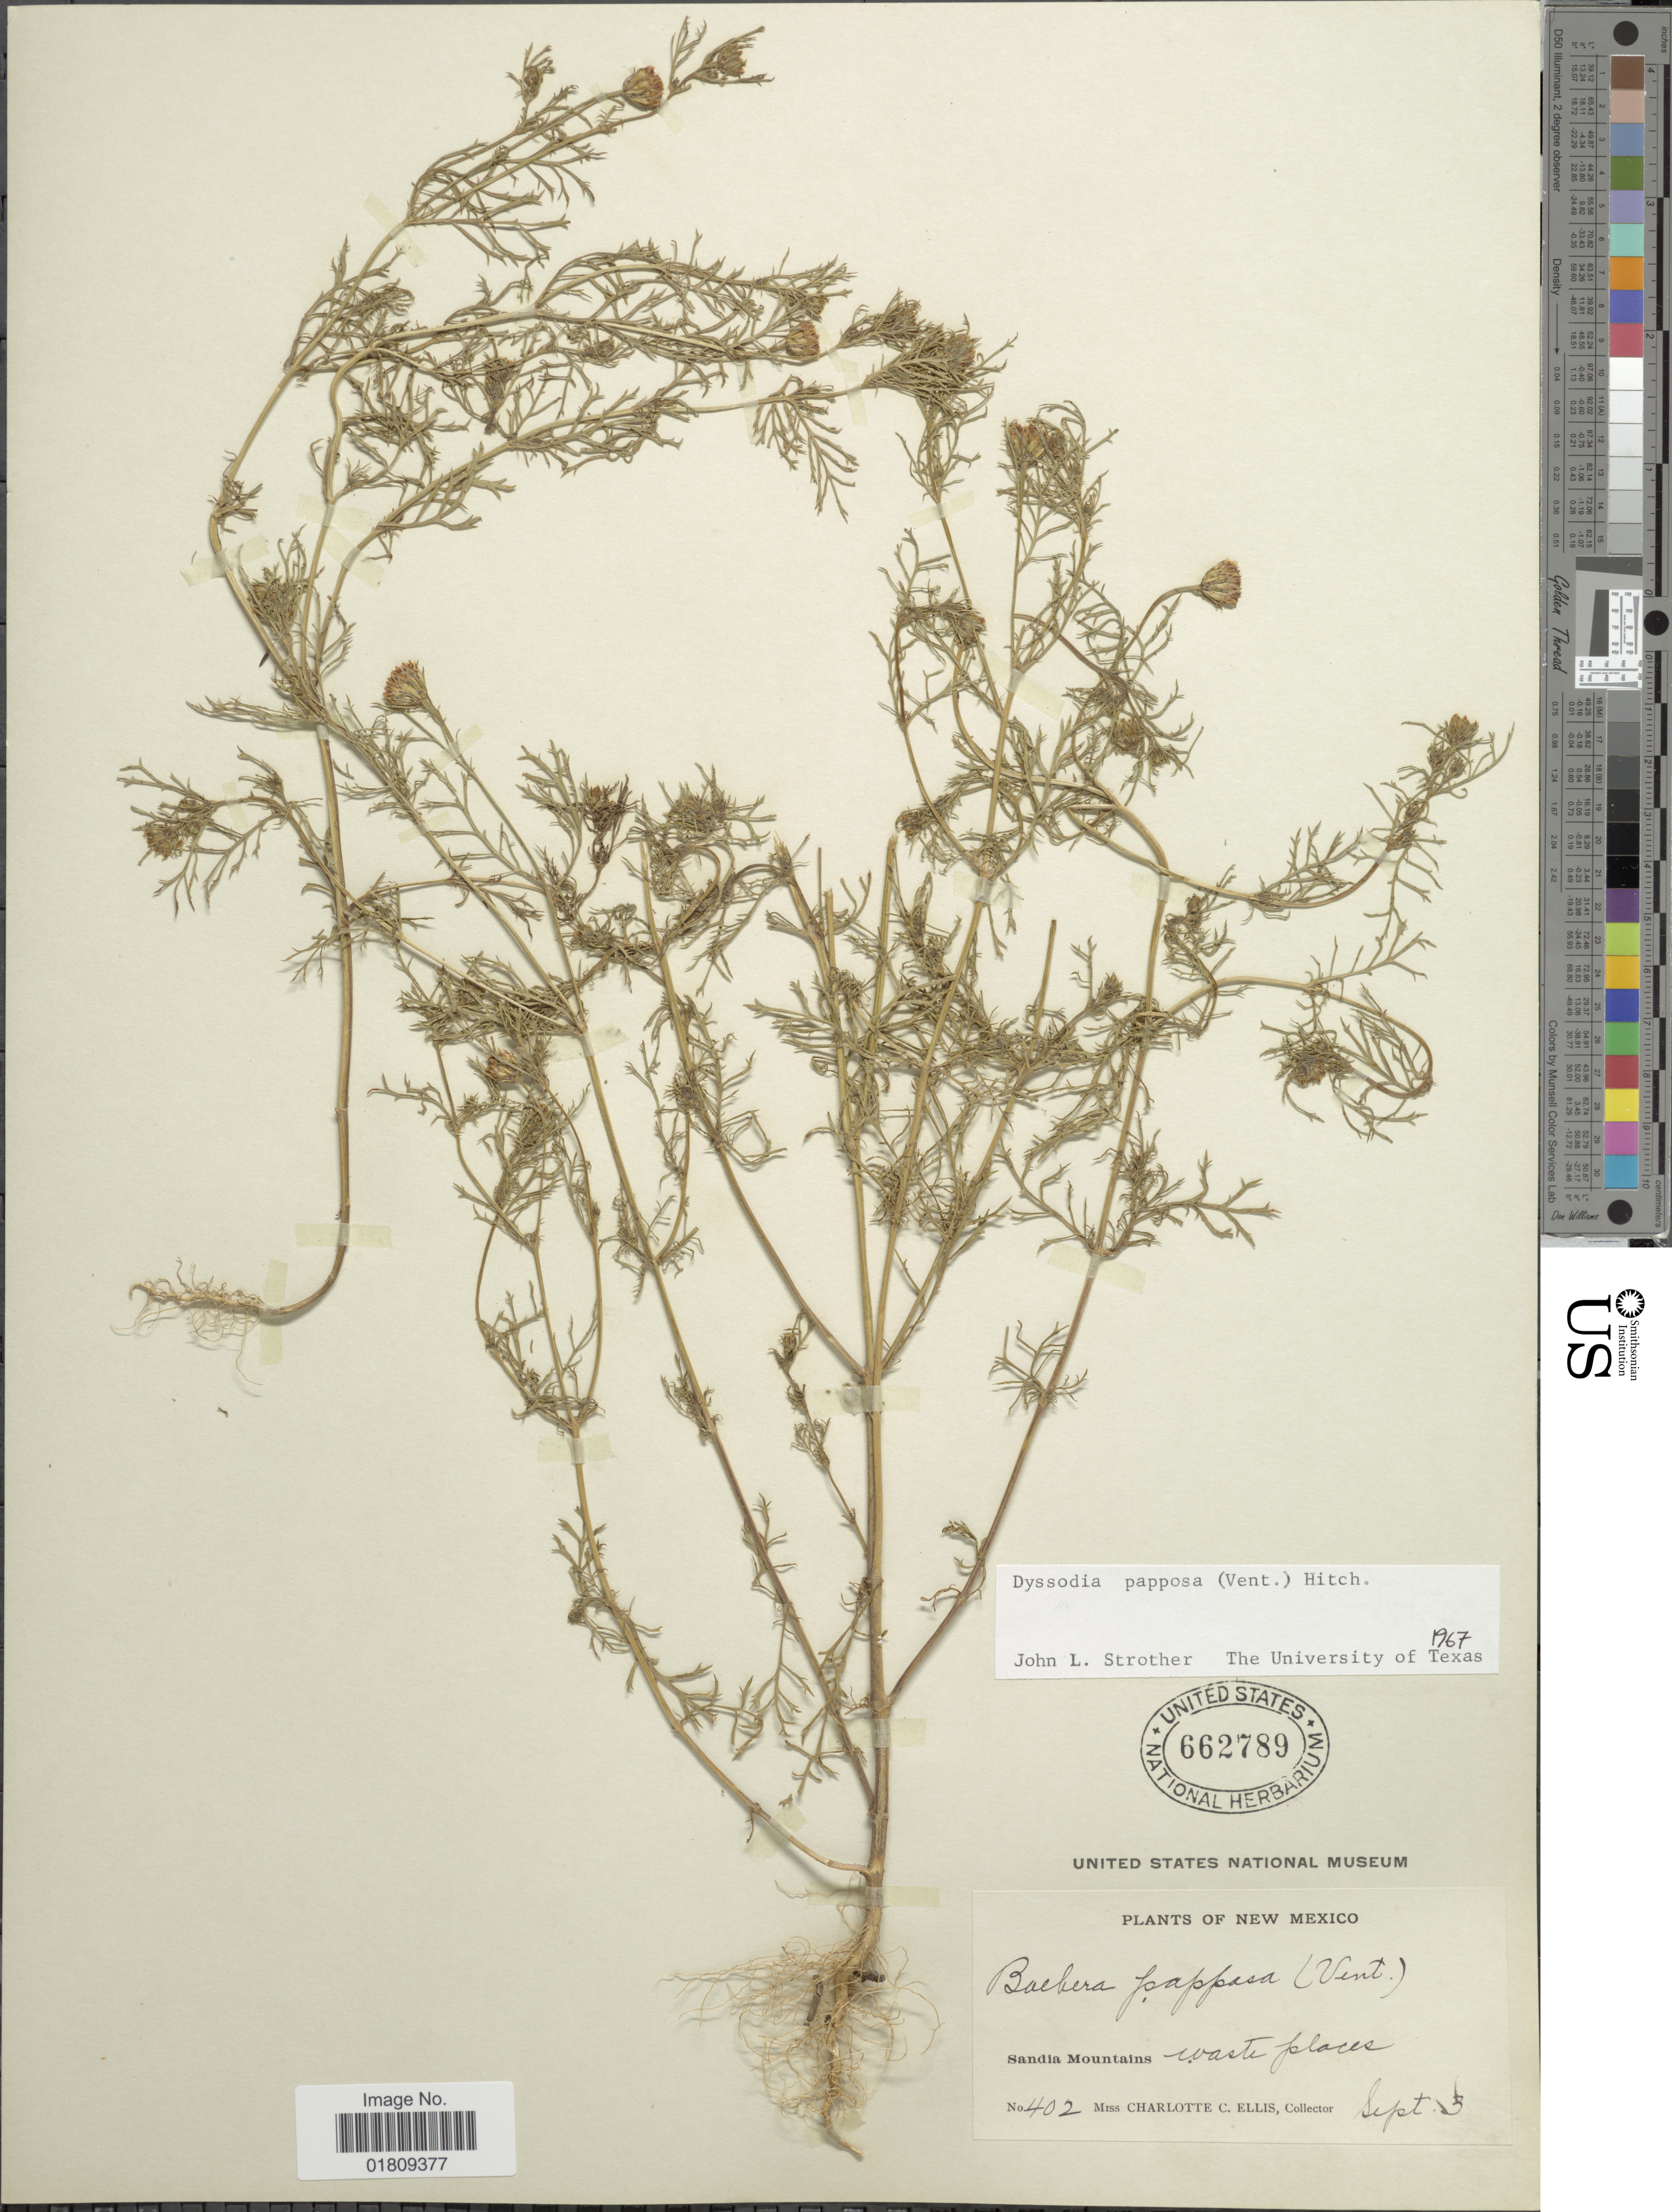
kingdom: Plantae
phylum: Tracheophyta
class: Magnoliopsida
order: Asterales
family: Asteraceae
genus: Dyssodia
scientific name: Dyssodia papposa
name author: (Vent.) Hitchc.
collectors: C. C. Ellis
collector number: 402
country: United States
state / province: New Mexico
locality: Sandia Mountains, wast places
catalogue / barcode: US 662789